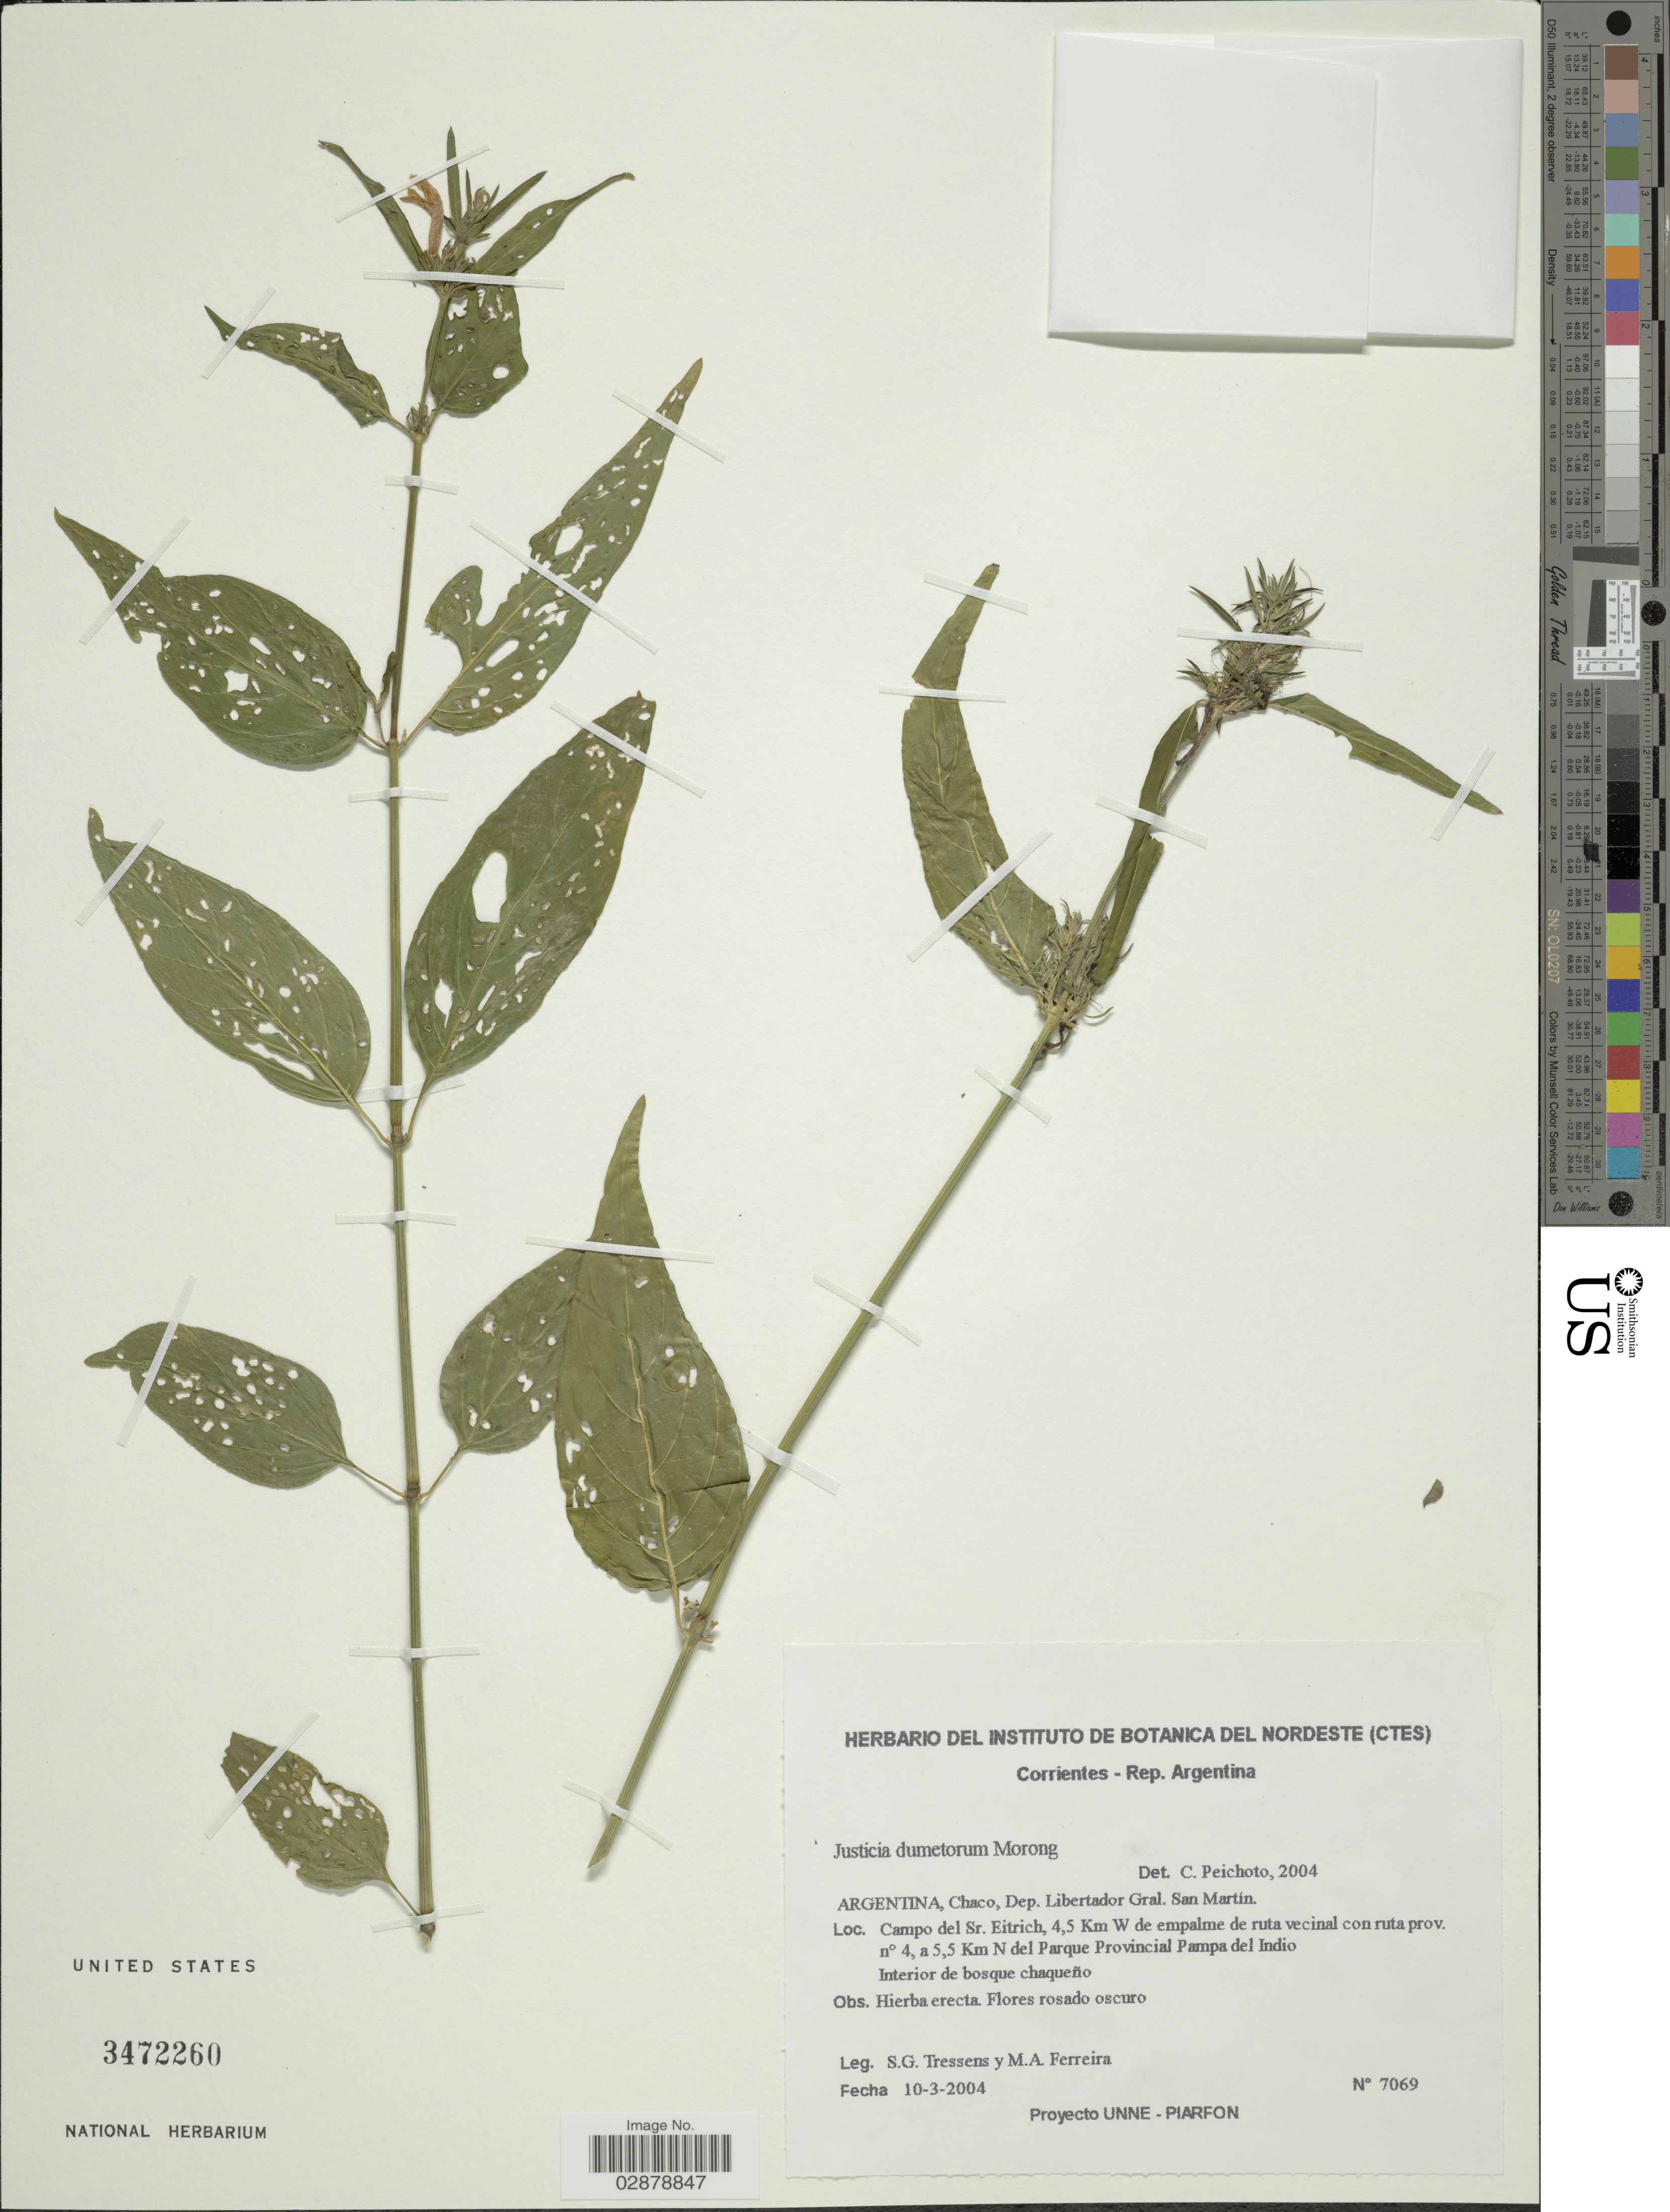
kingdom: Plantae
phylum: Tracheophyta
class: Magnoliopsida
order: Lamiales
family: Acanthaceae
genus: Justicia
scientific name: Justicia dumetorum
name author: Morong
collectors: S. Tressens & M. Ferreira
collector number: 7069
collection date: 2004-03-10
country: Argentina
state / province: Chaco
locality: Dep. Libertador Gral. San Martín. Campo del Sr. Eitrich, 4.5 Km W de empalme de ruta vecinal con ruta prov. no 4, a 5.5 Km N del Parque Provincial Pampa del Indio.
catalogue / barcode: US 3472260